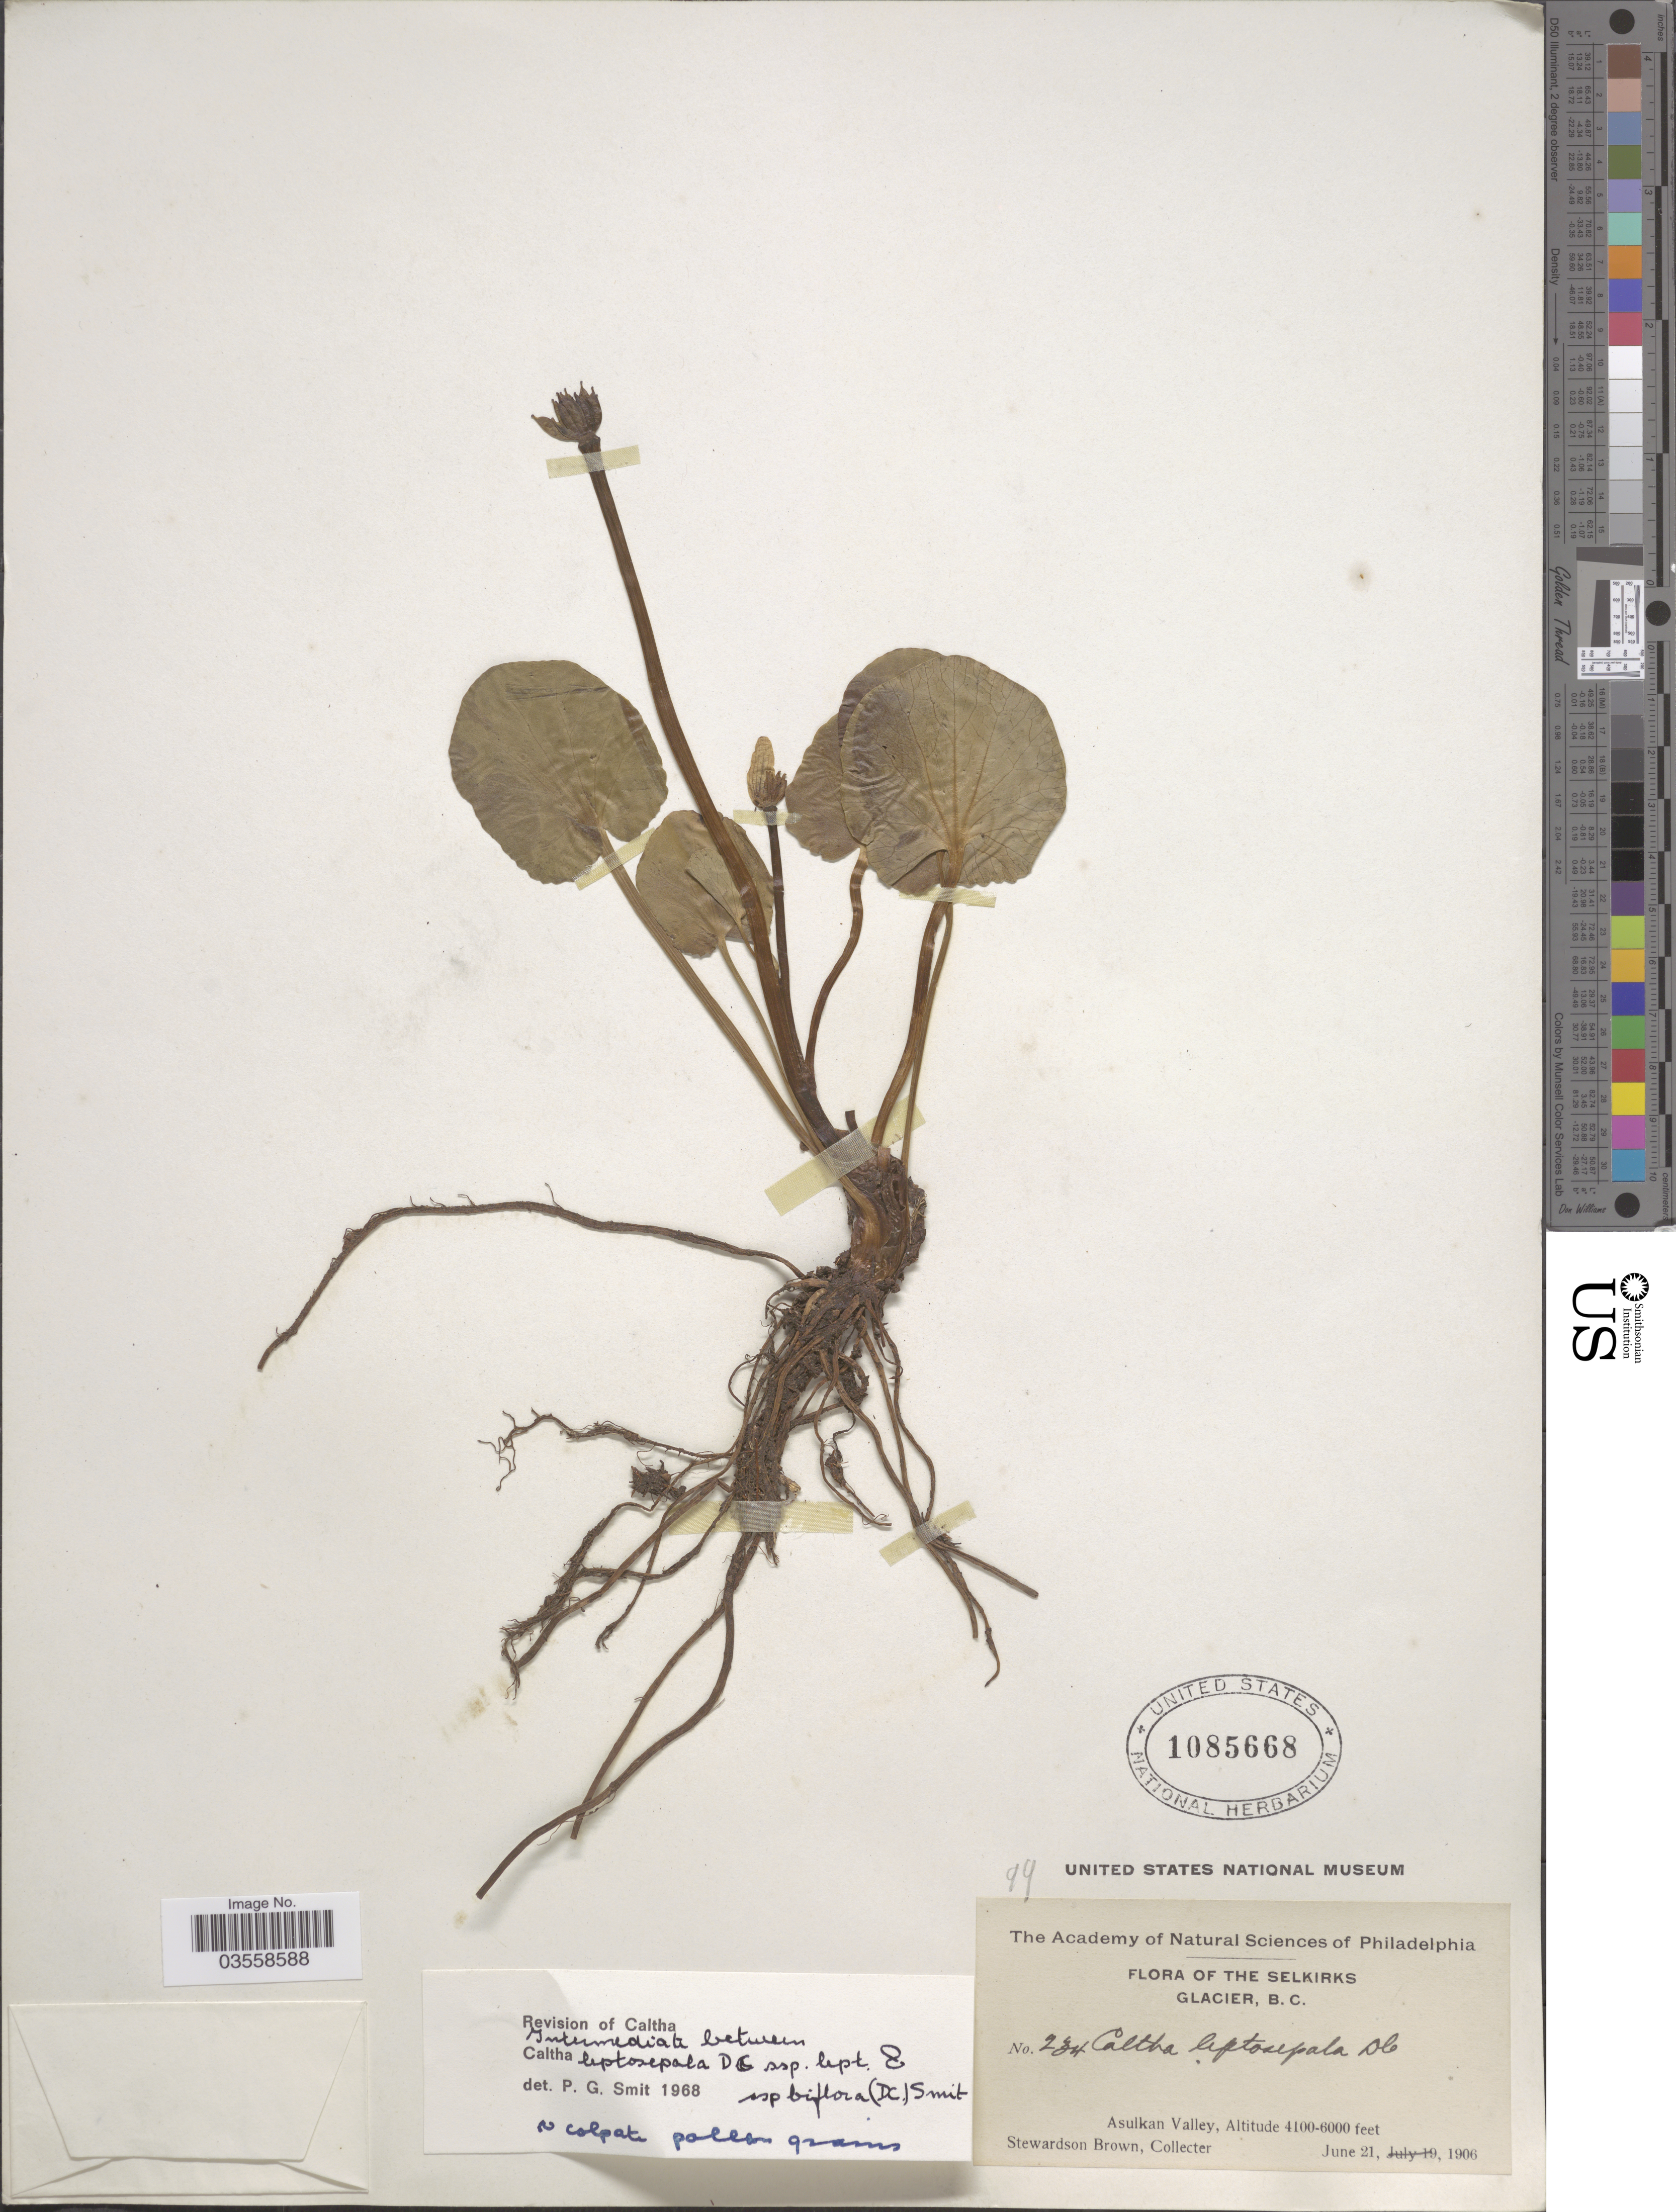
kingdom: Plantae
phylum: Tracheophyta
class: Magnoliopsida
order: Ranunculales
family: Ranunculaceae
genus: Caltha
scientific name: Caltha leptosepala subsp. biflora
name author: DC.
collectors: S. Brown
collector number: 284*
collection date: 1906-06-21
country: Canada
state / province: British Columbia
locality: The Selkirks. Glacier. Asulkan Valley.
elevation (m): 1250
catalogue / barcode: US 1085668